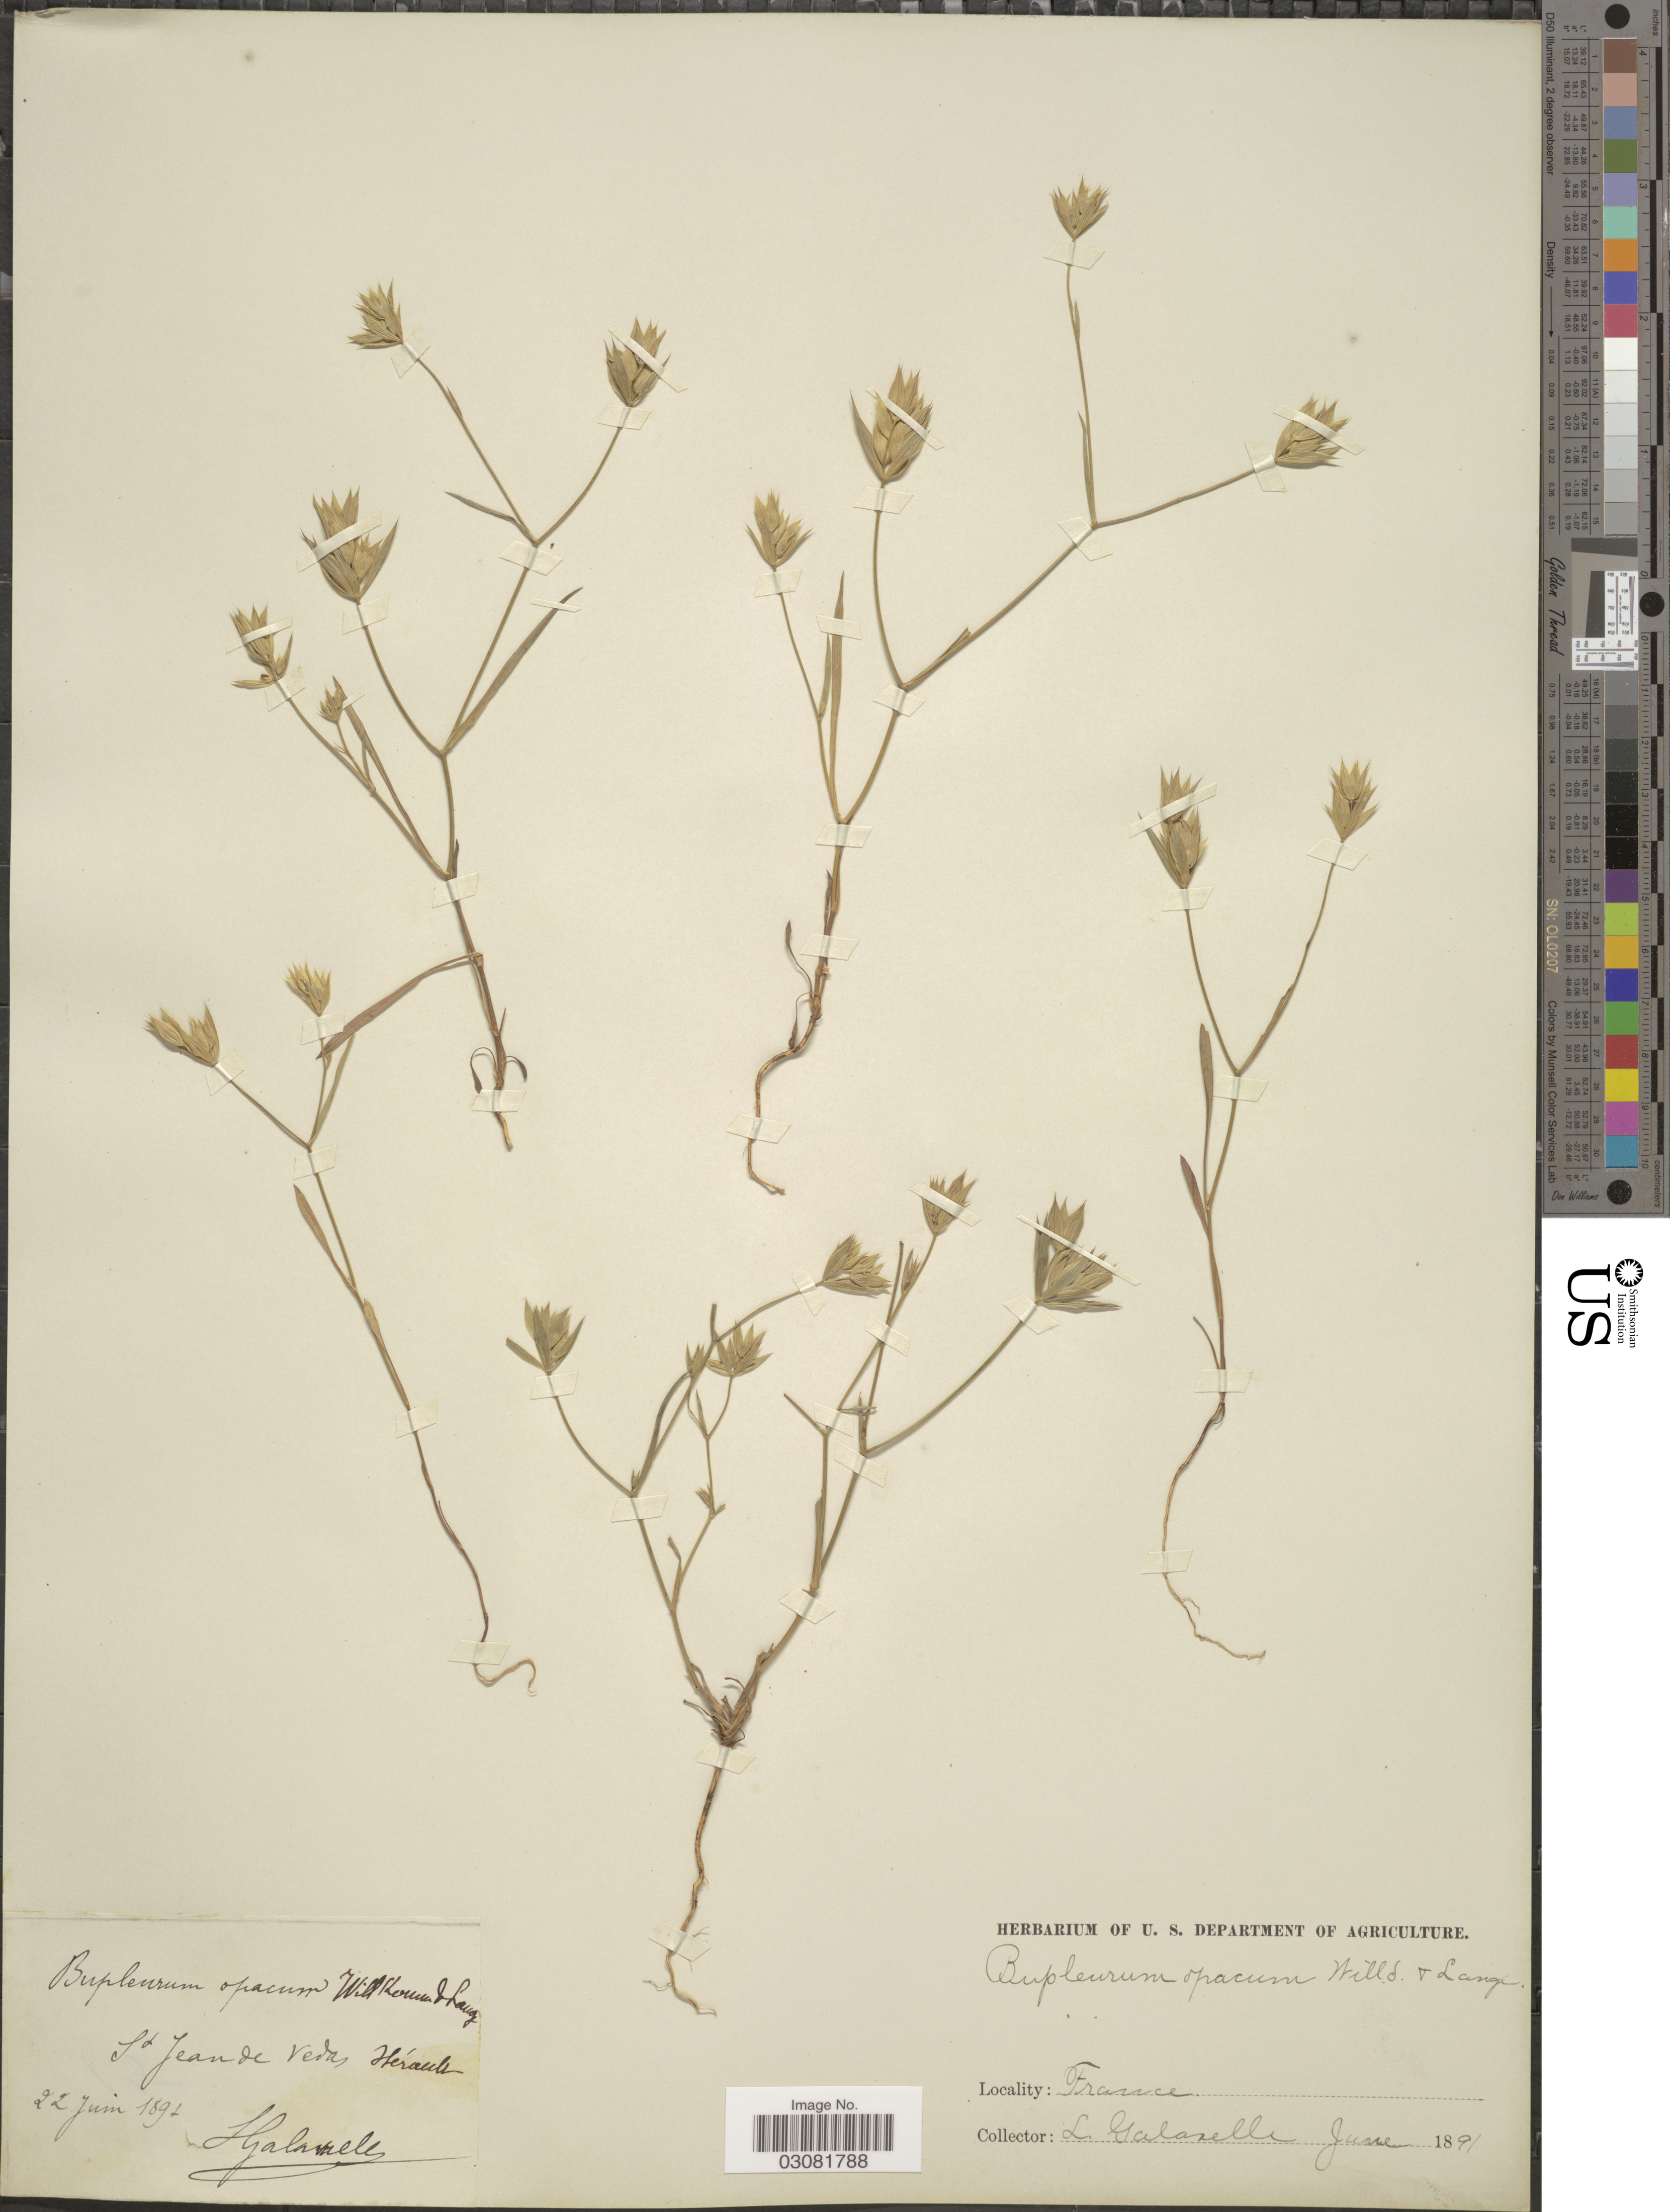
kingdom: Plantae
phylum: Tracheophyta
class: Magnoliopsida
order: Apiales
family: Apiaceae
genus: Bupleurum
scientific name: Bupleurum baldense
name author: Turra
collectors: L. Galaviell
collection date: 1891-06-22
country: France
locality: St Jean de Vedas, Hérault.